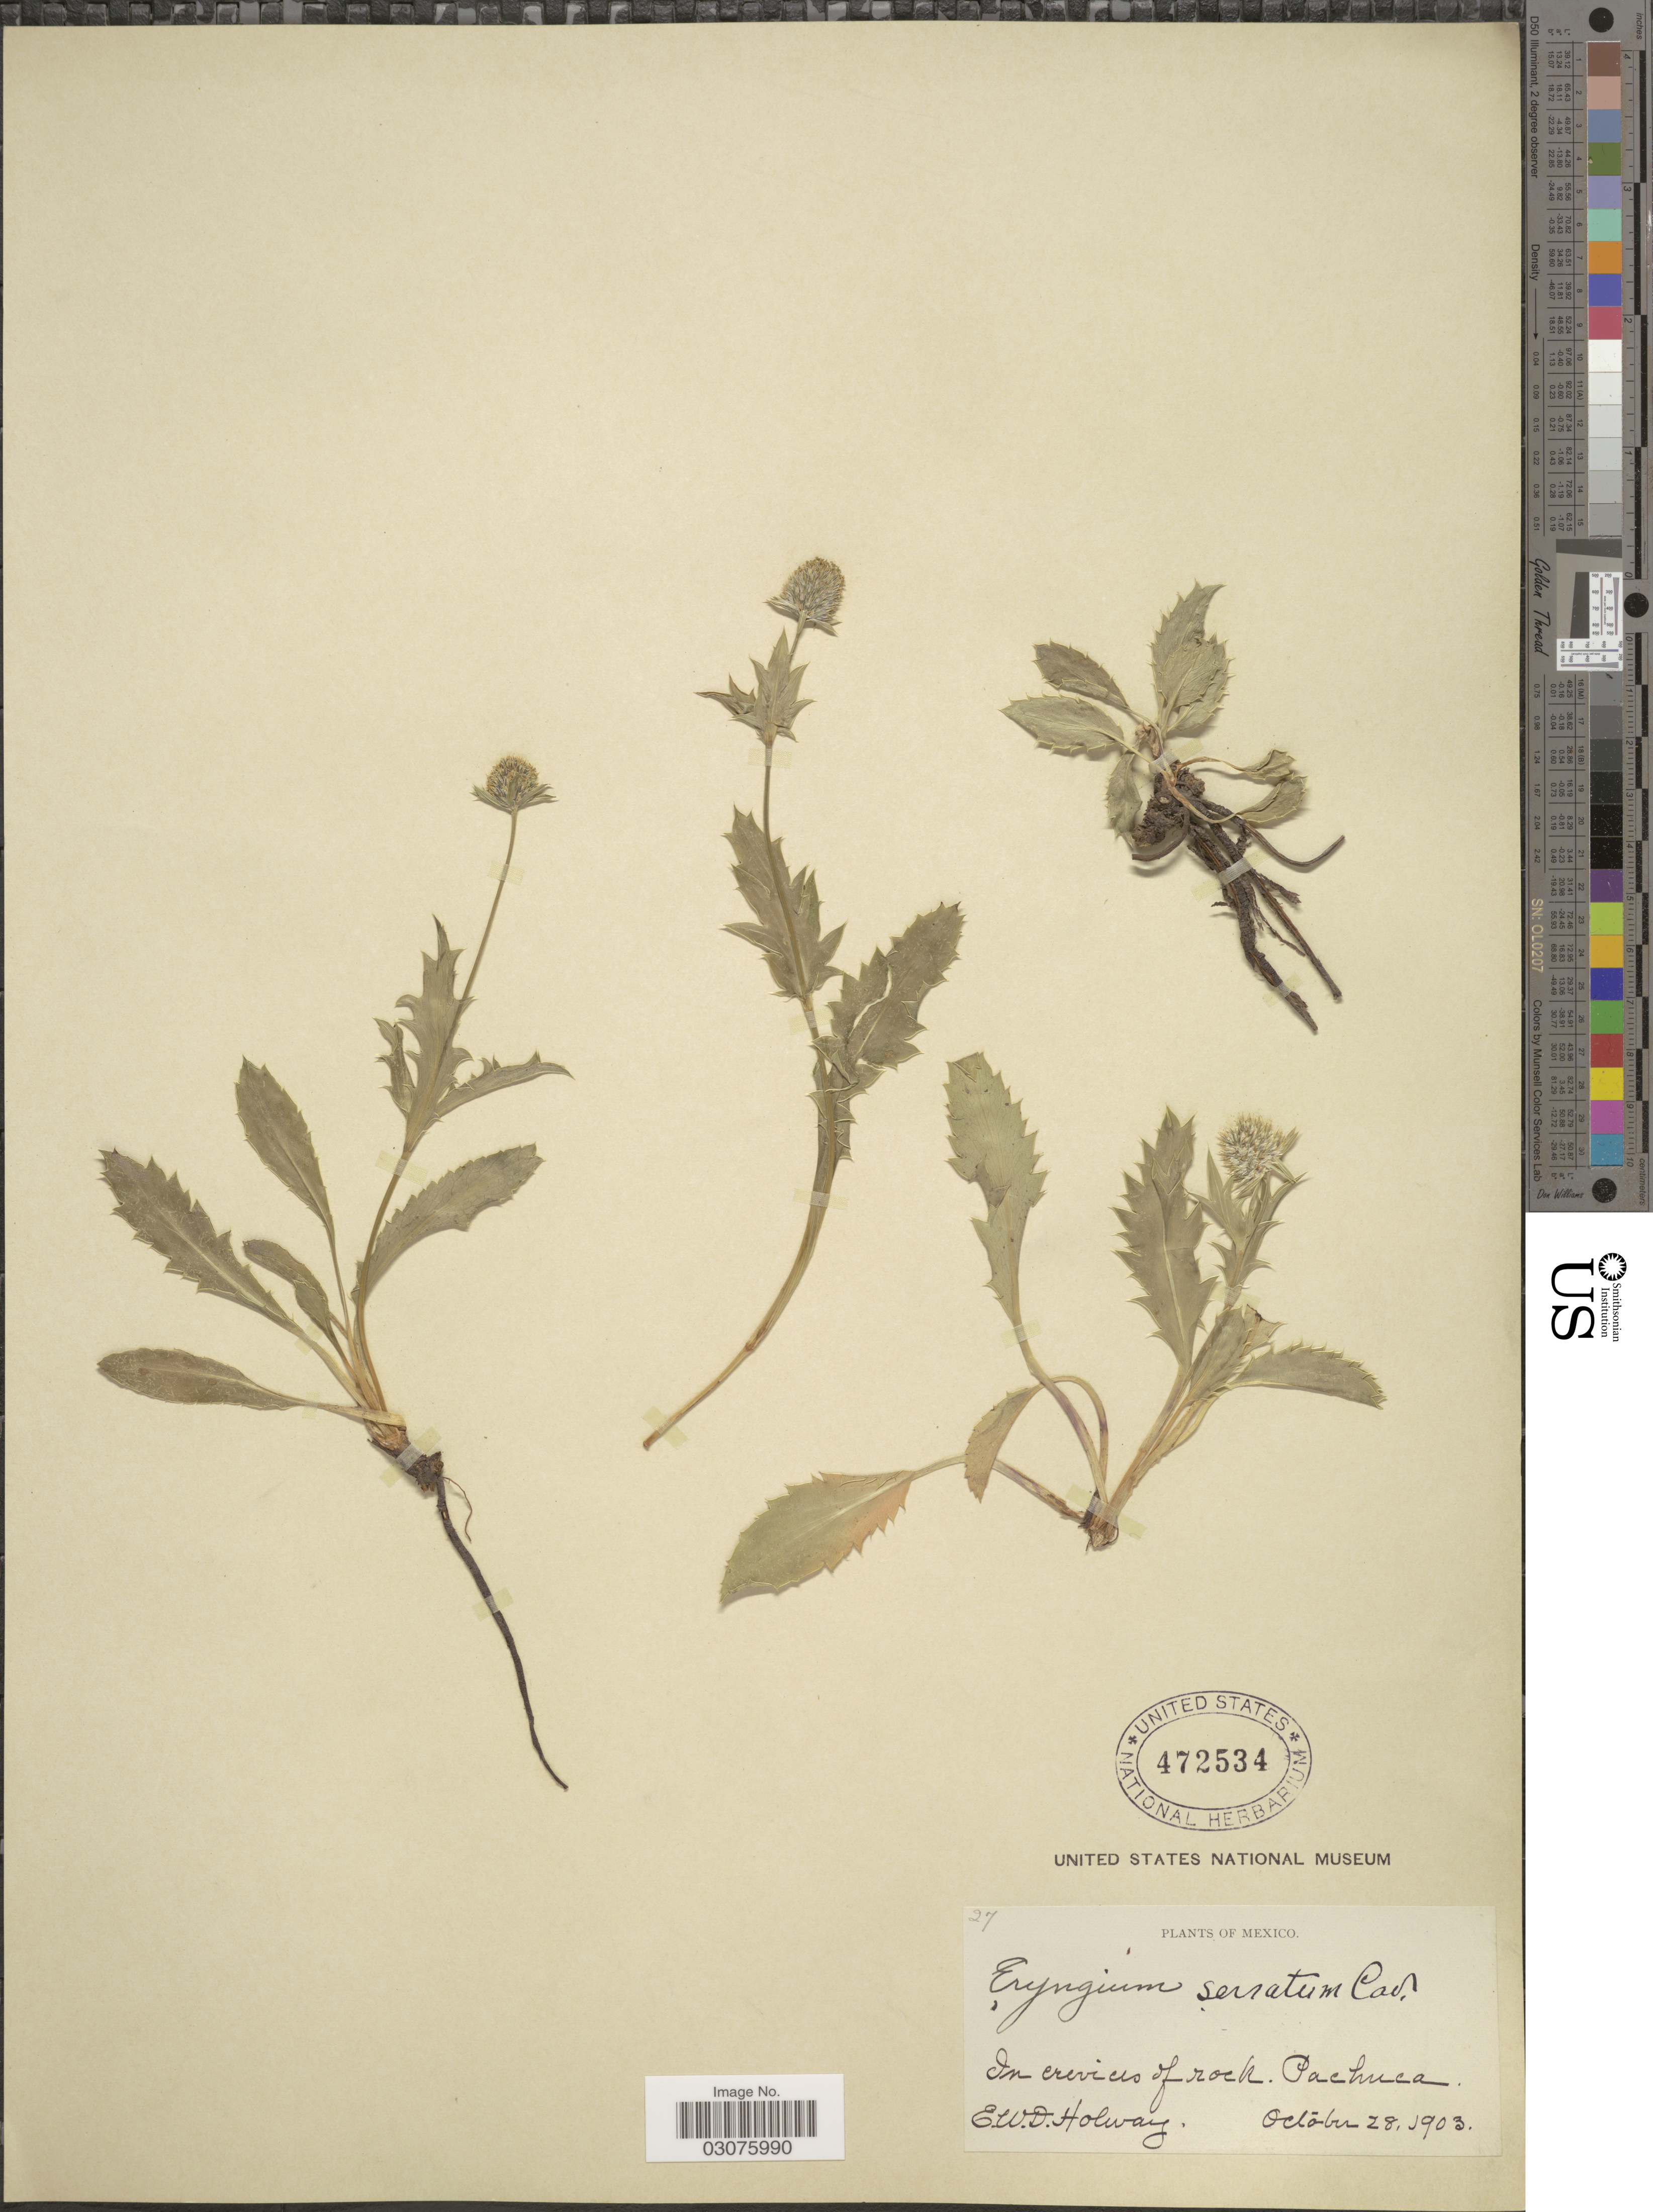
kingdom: Plantae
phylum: Tracheophyta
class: Magnoliopsida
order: Apiales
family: Apiaceae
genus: Eryngium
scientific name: Eryngium serratum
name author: Cav.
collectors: E. W. D. Holway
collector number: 27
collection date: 1903-10-28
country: Mexico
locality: In crevices of rock. Pachuca.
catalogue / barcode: US 472534